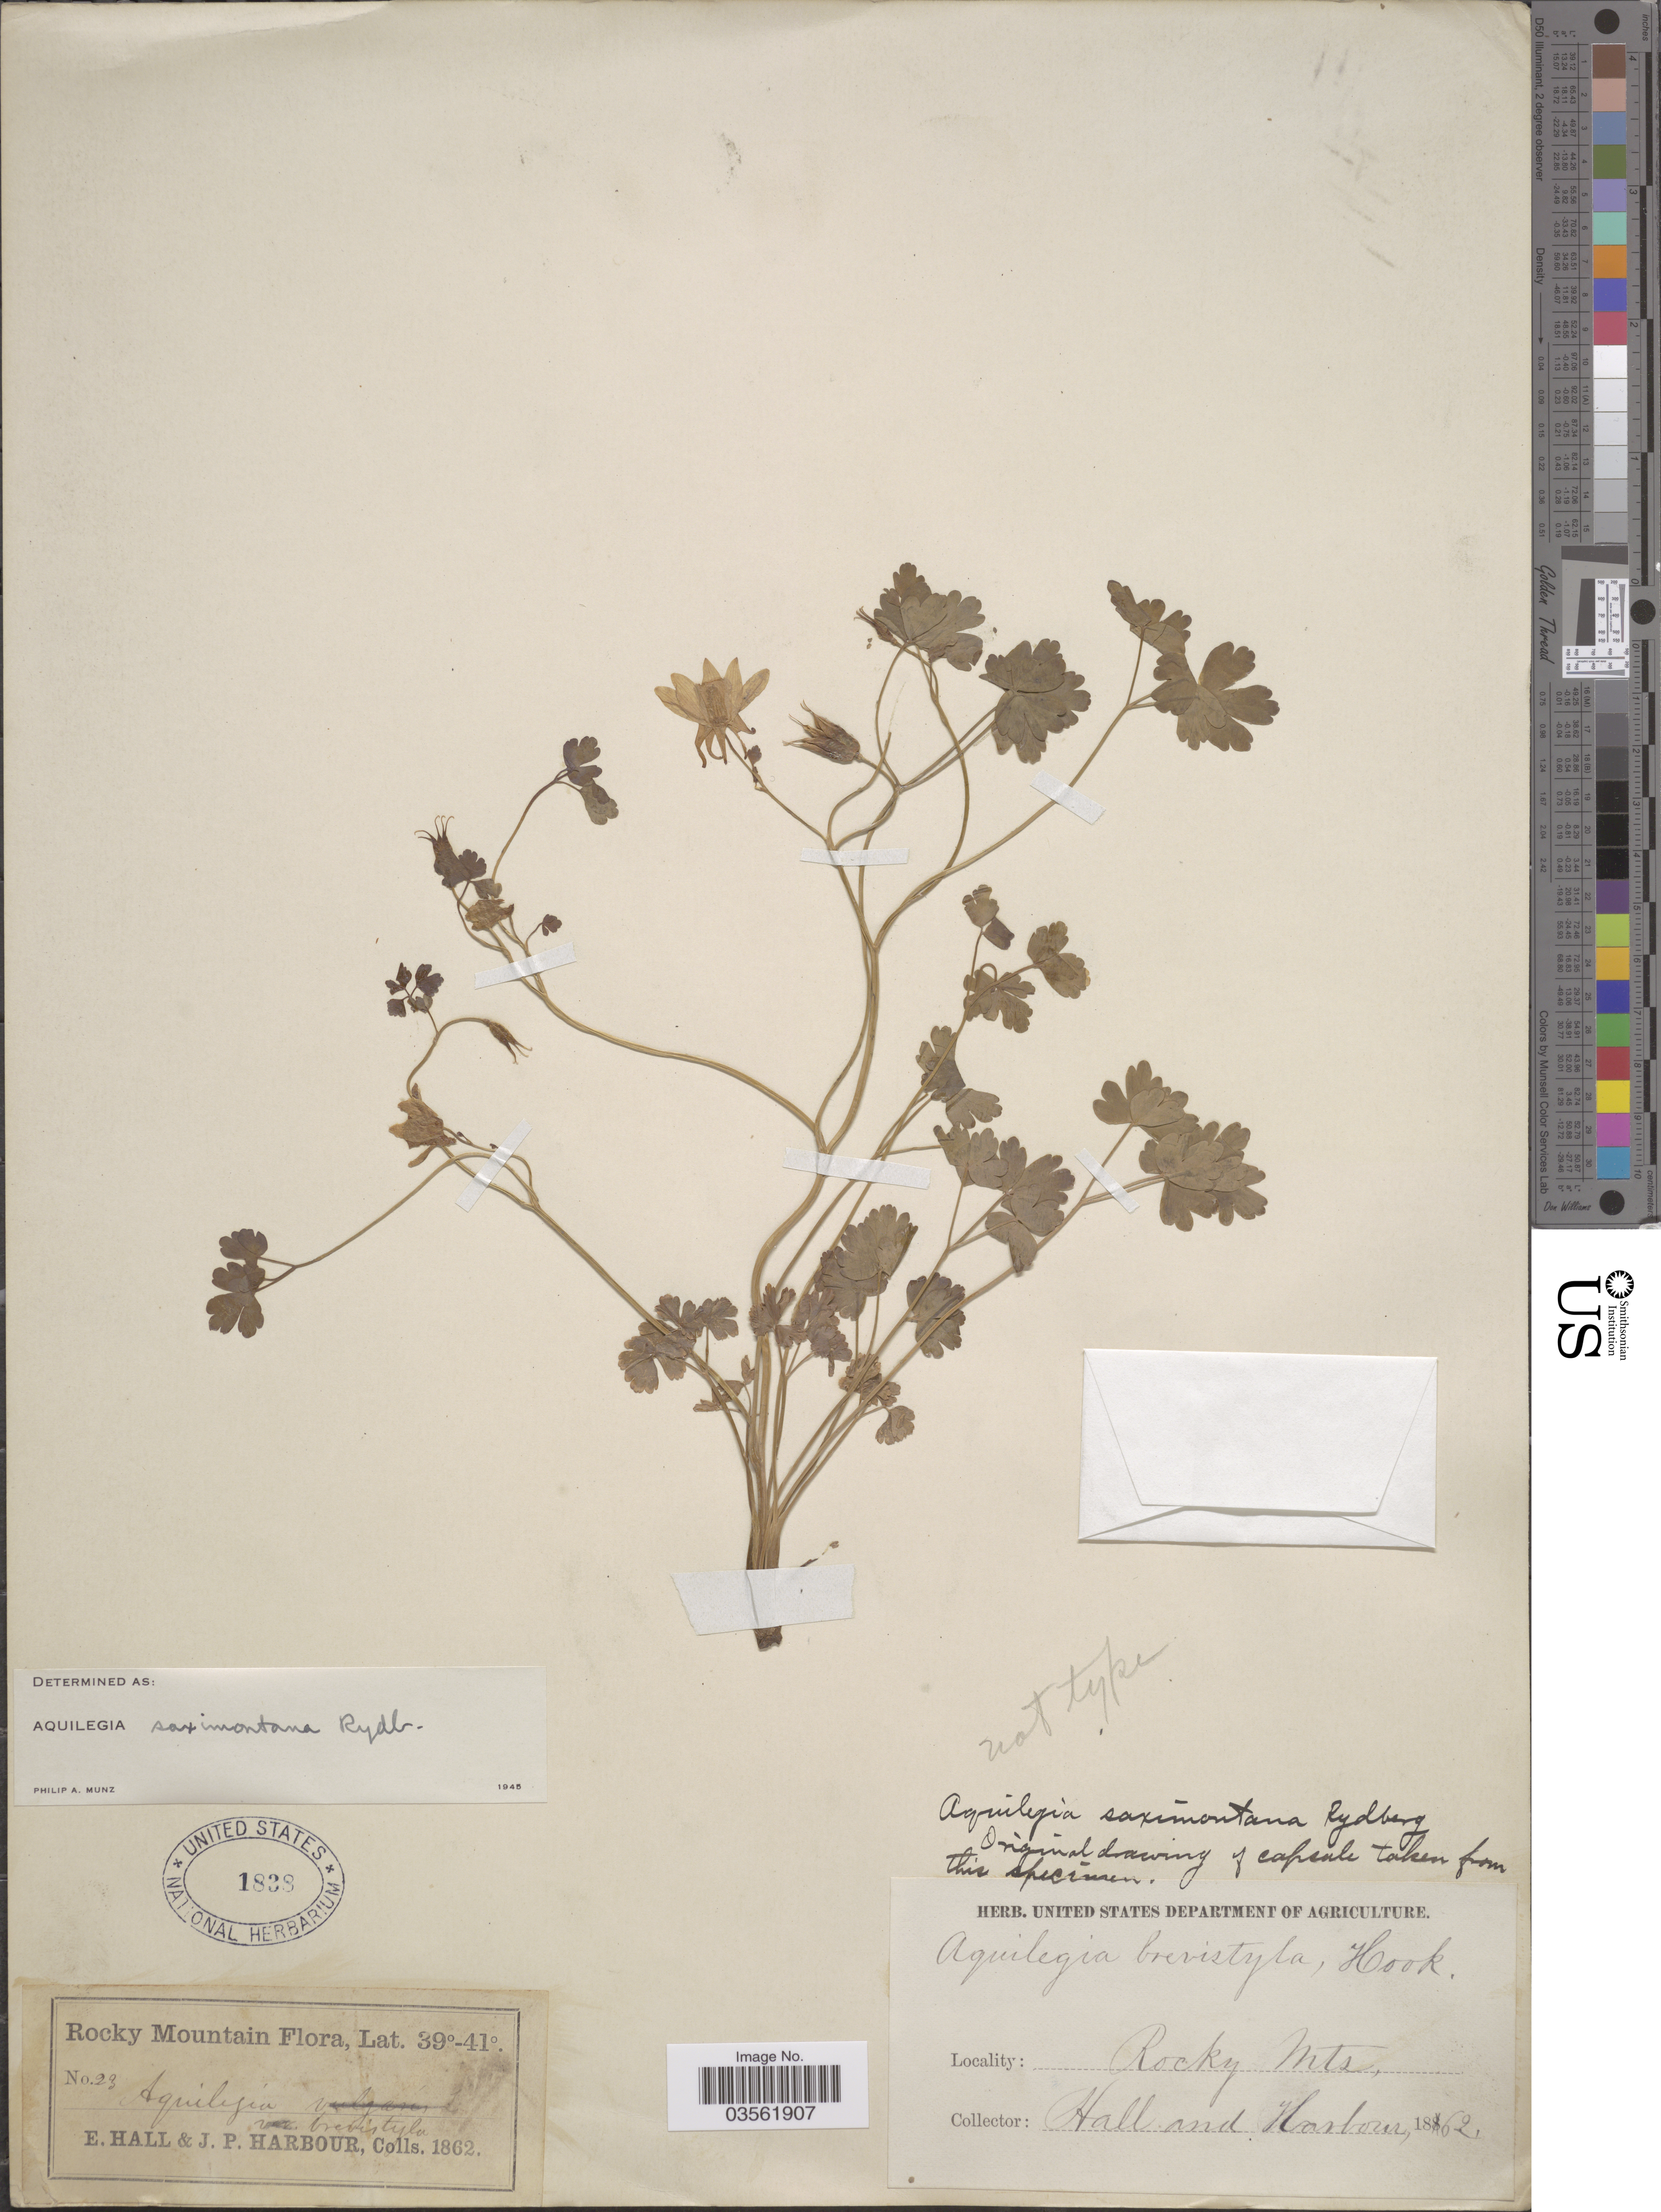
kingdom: Plantae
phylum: Tracheophyta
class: Magnoliopsida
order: Ranunculales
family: Ranunculaceae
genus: Aquilegia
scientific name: Aquilegia saximontana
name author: Rydb.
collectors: E. Hall & J. Harbour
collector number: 23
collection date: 1862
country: United States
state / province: Colorado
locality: Rocky Mountain.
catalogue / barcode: US 1838